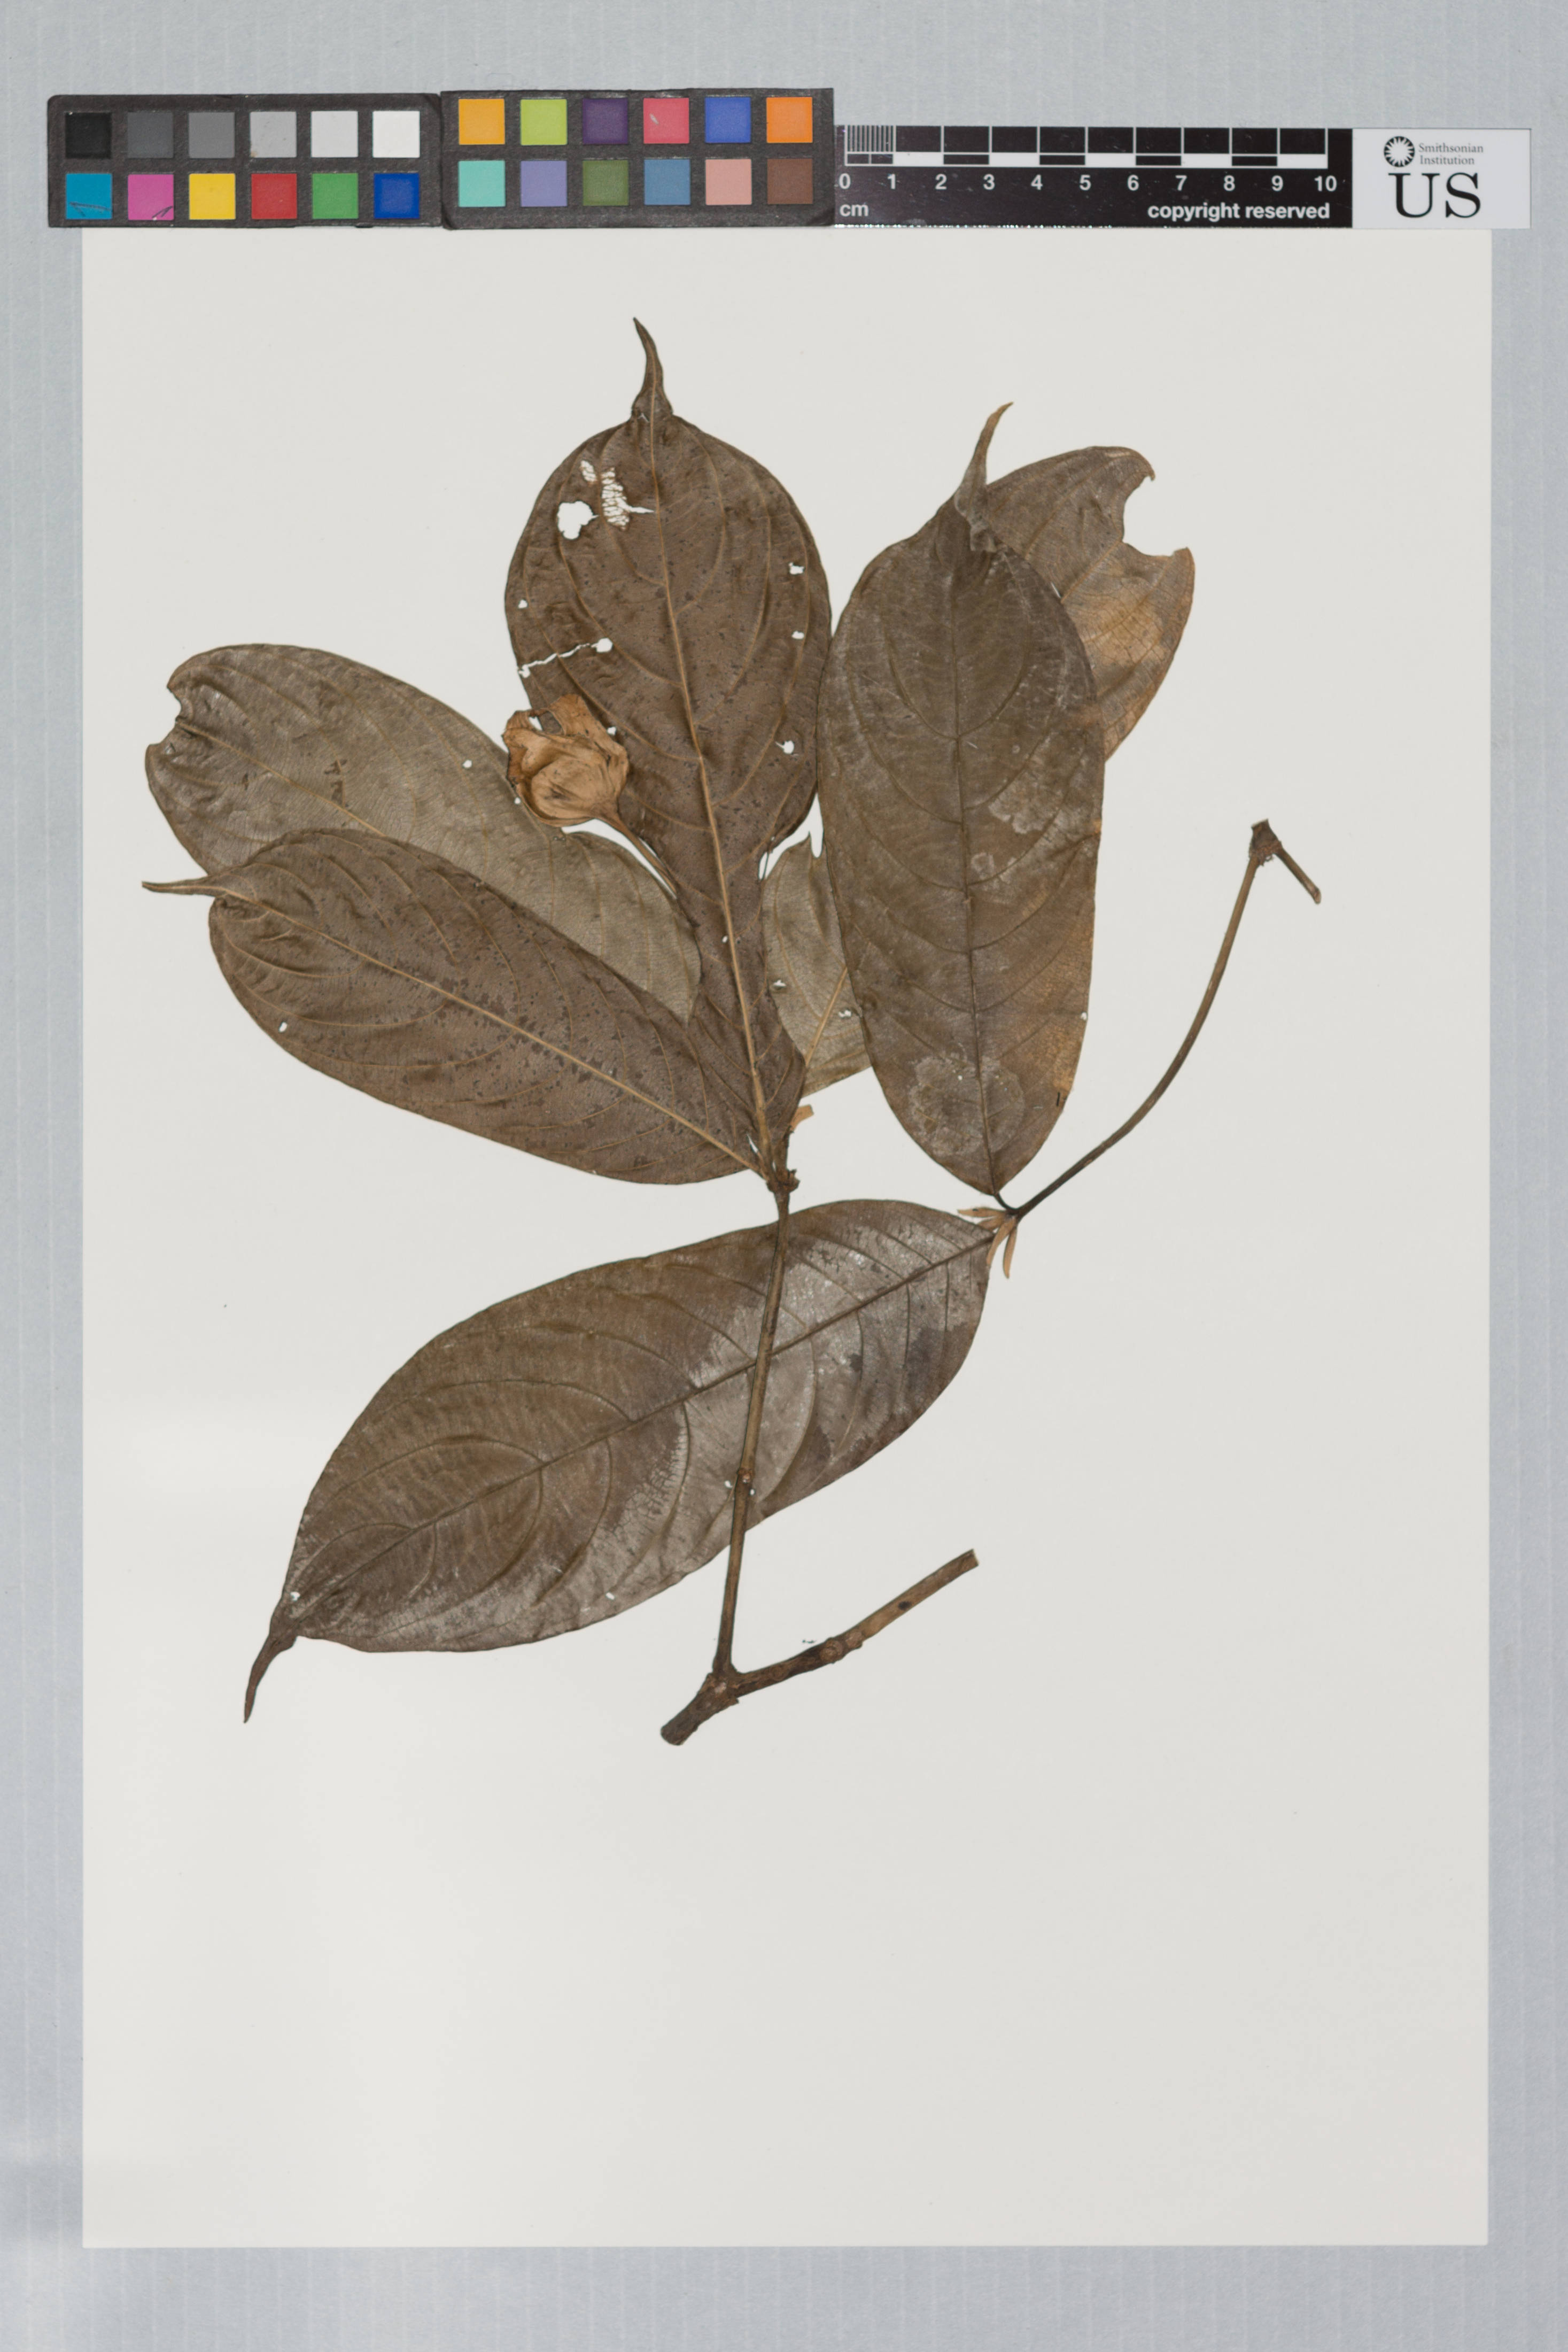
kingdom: Plantae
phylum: Tracheophyta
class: Magnoliopsida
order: Gentianales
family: Rubiaceae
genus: Psychotria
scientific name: Psychotria urceolata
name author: Steyerm.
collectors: J.-J. de Granville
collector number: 2912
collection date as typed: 11 Jun 1979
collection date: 1979-06-11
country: French Guiana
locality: Montagne de Kaw, aux abords du Camp Caïman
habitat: Forest; sous bois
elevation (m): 250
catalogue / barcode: US 3178430